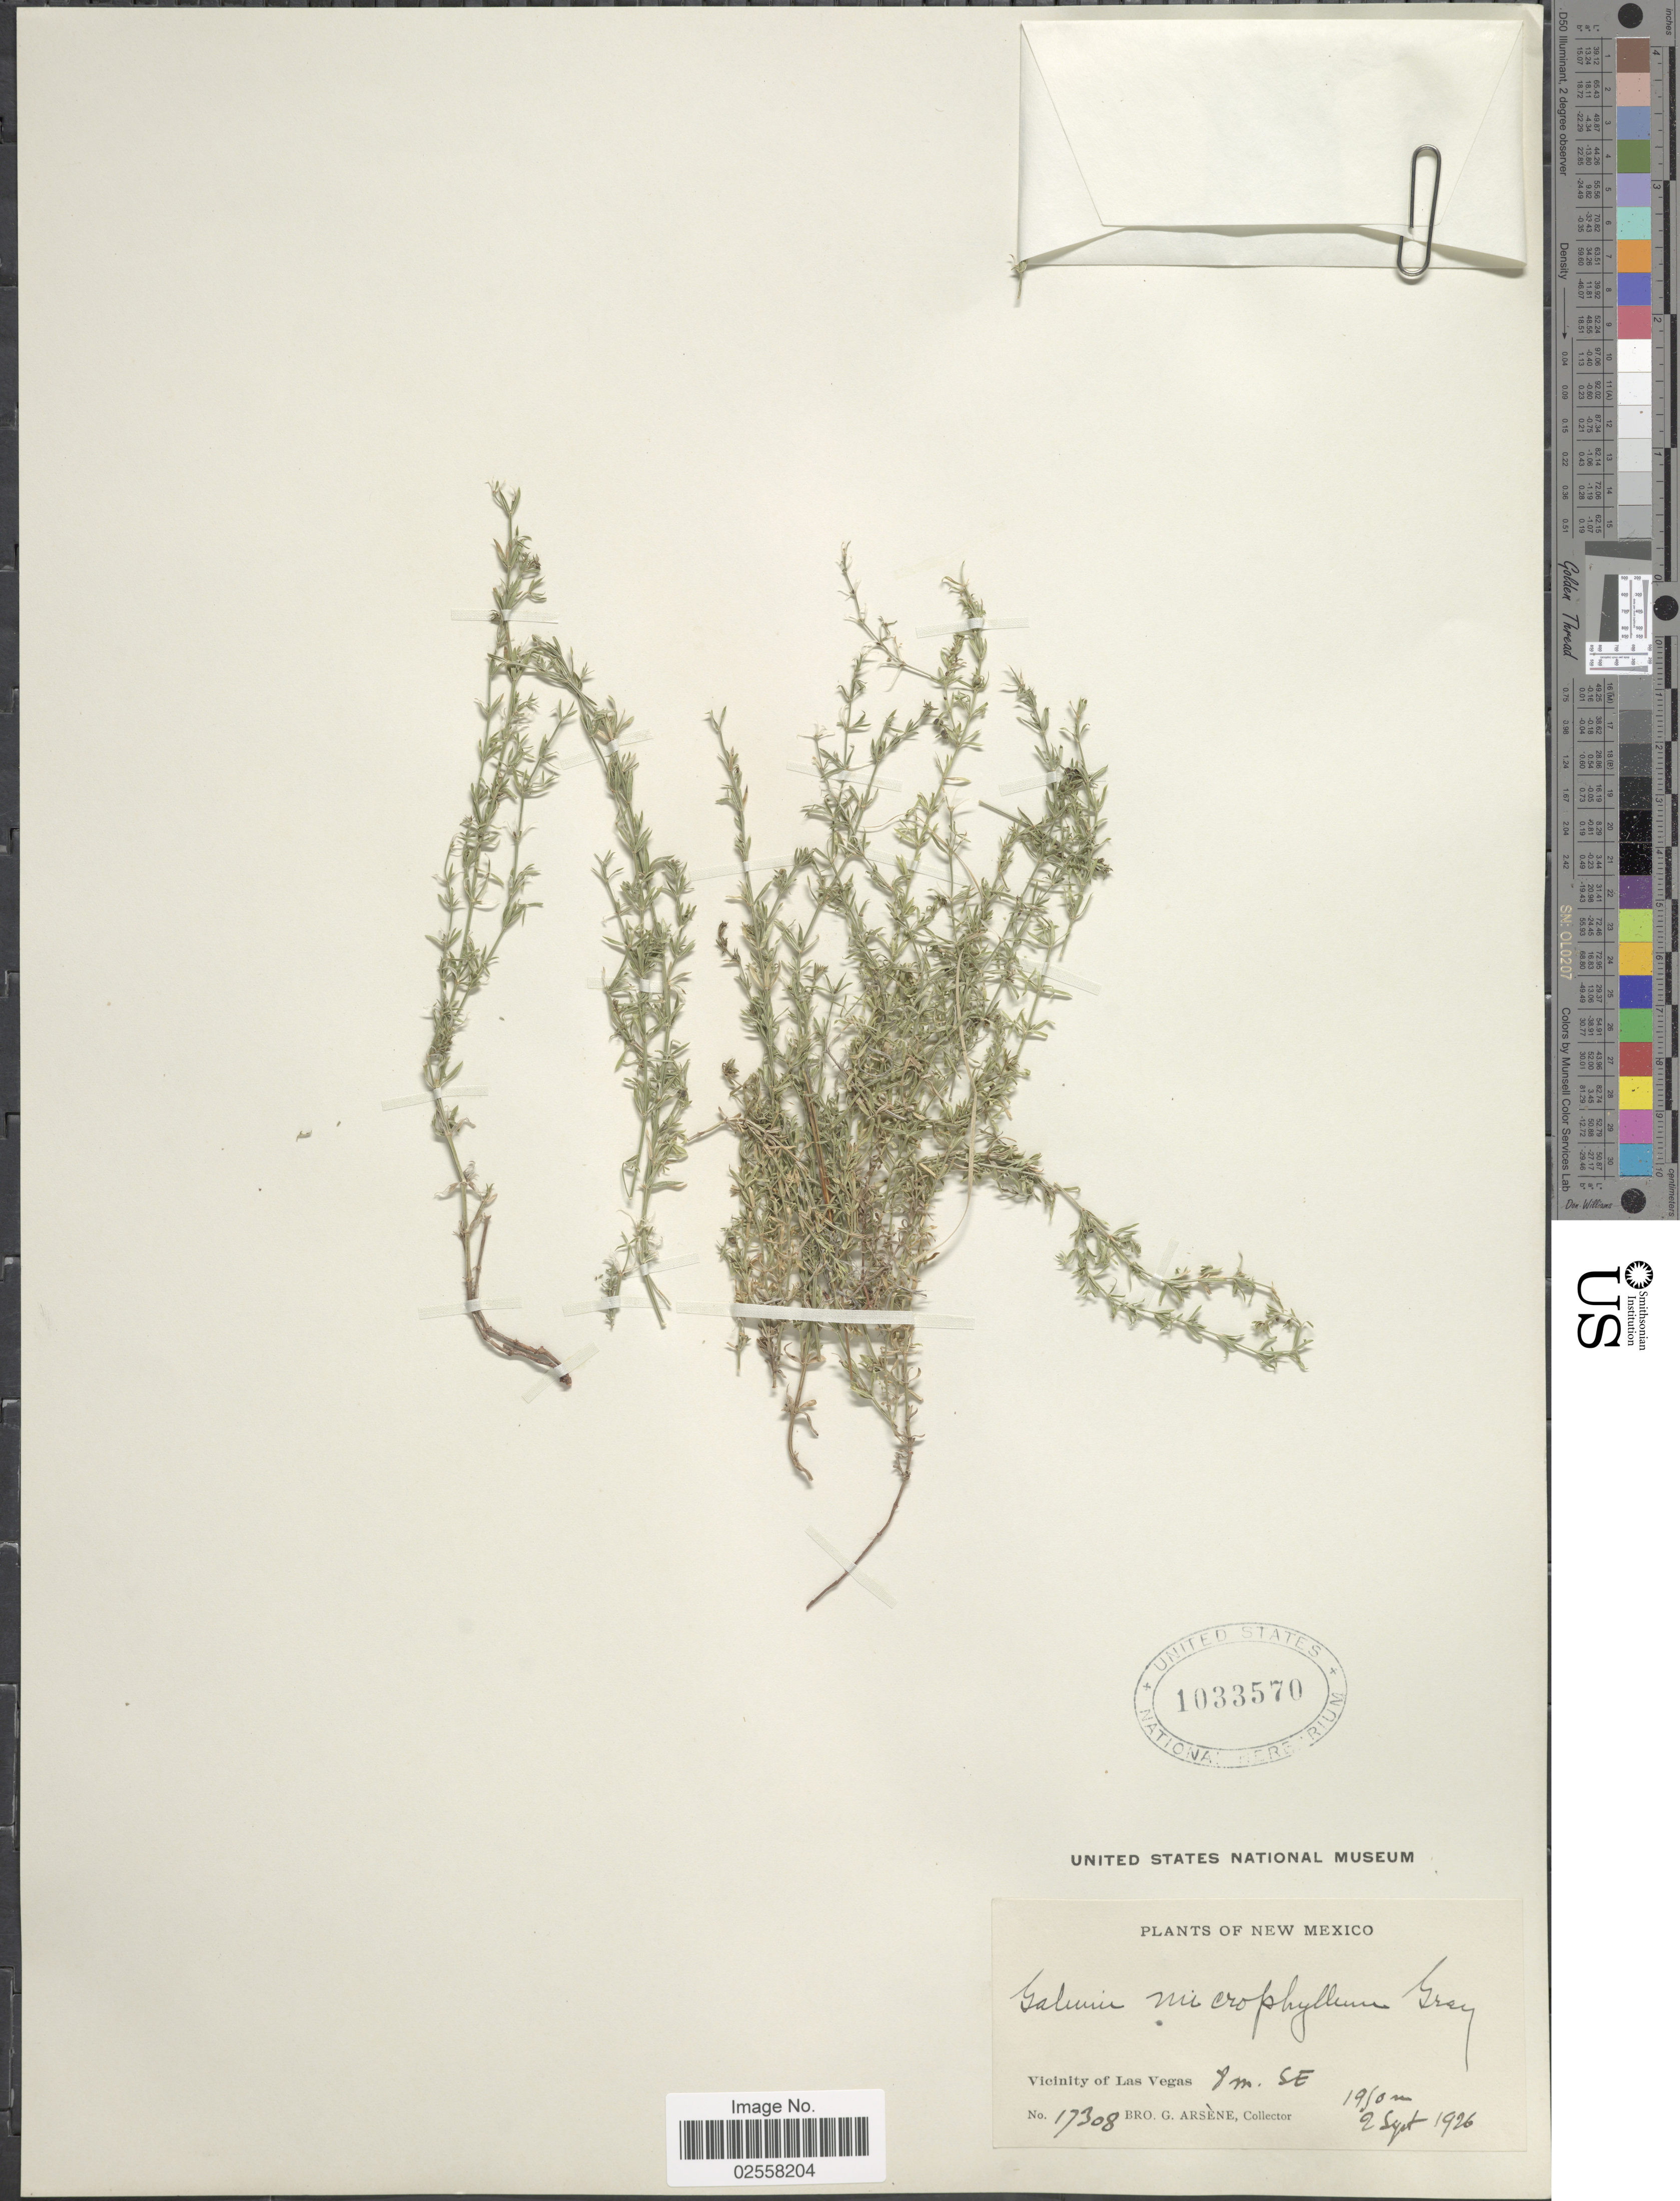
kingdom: Plantae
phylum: Tracheophyta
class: Magnoliopsida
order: Gentianales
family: Rubiaceae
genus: Galium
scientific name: Galium microphyllum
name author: A. Gray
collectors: Bro. G. Arsène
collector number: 17308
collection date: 1926-09-02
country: United States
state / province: New Mexico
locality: Vicinity of Las Vegas, 8 m SE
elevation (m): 1950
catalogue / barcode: US 1033570